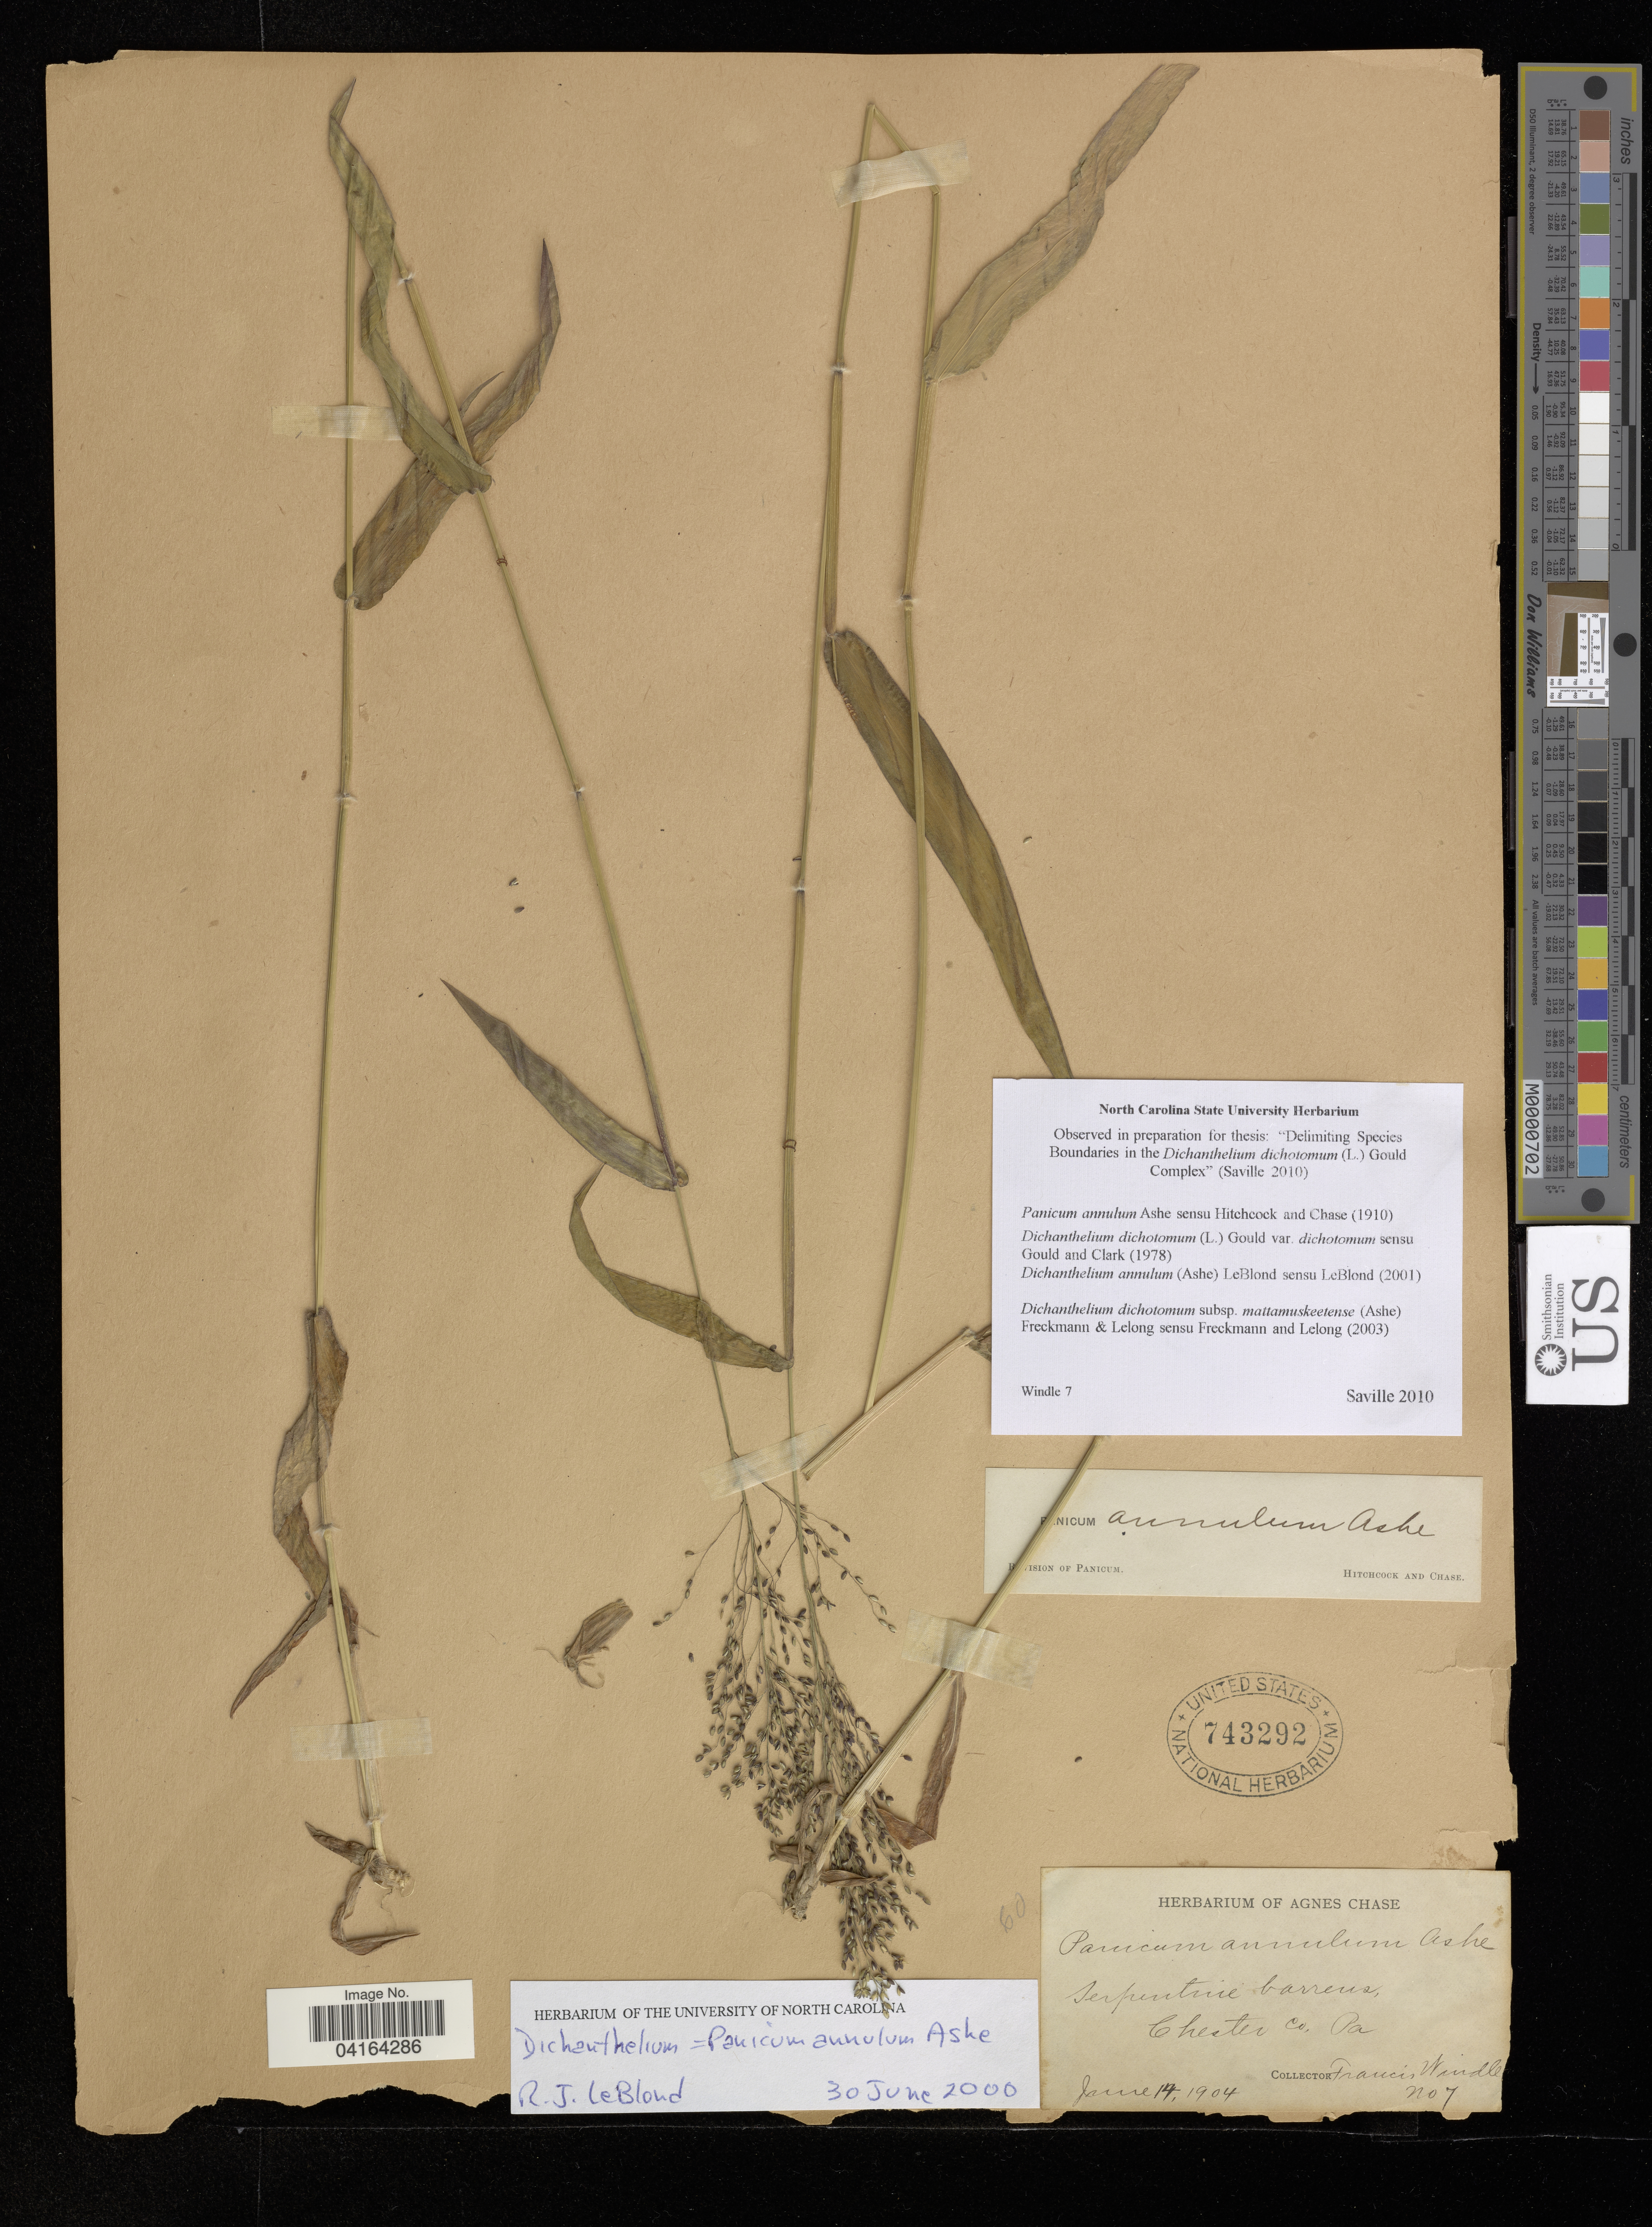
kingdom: Plantae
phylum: Tracheophyta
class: Liliopsida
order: Poales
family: Poaceae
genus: Dichanthelium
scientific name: Dichanthelium dichotomum subsp. mattamuskeetense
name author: (Ashe) Freckmann & Lelong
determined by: Saville, A. C., (NCSC), North Carolina State University (UNITED STATES)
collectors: F. Windle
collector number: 7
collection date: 1904-06-14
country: United States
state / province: Pennsylvania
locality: Serpentine barrens, Chester Co.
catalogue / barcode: US 743292